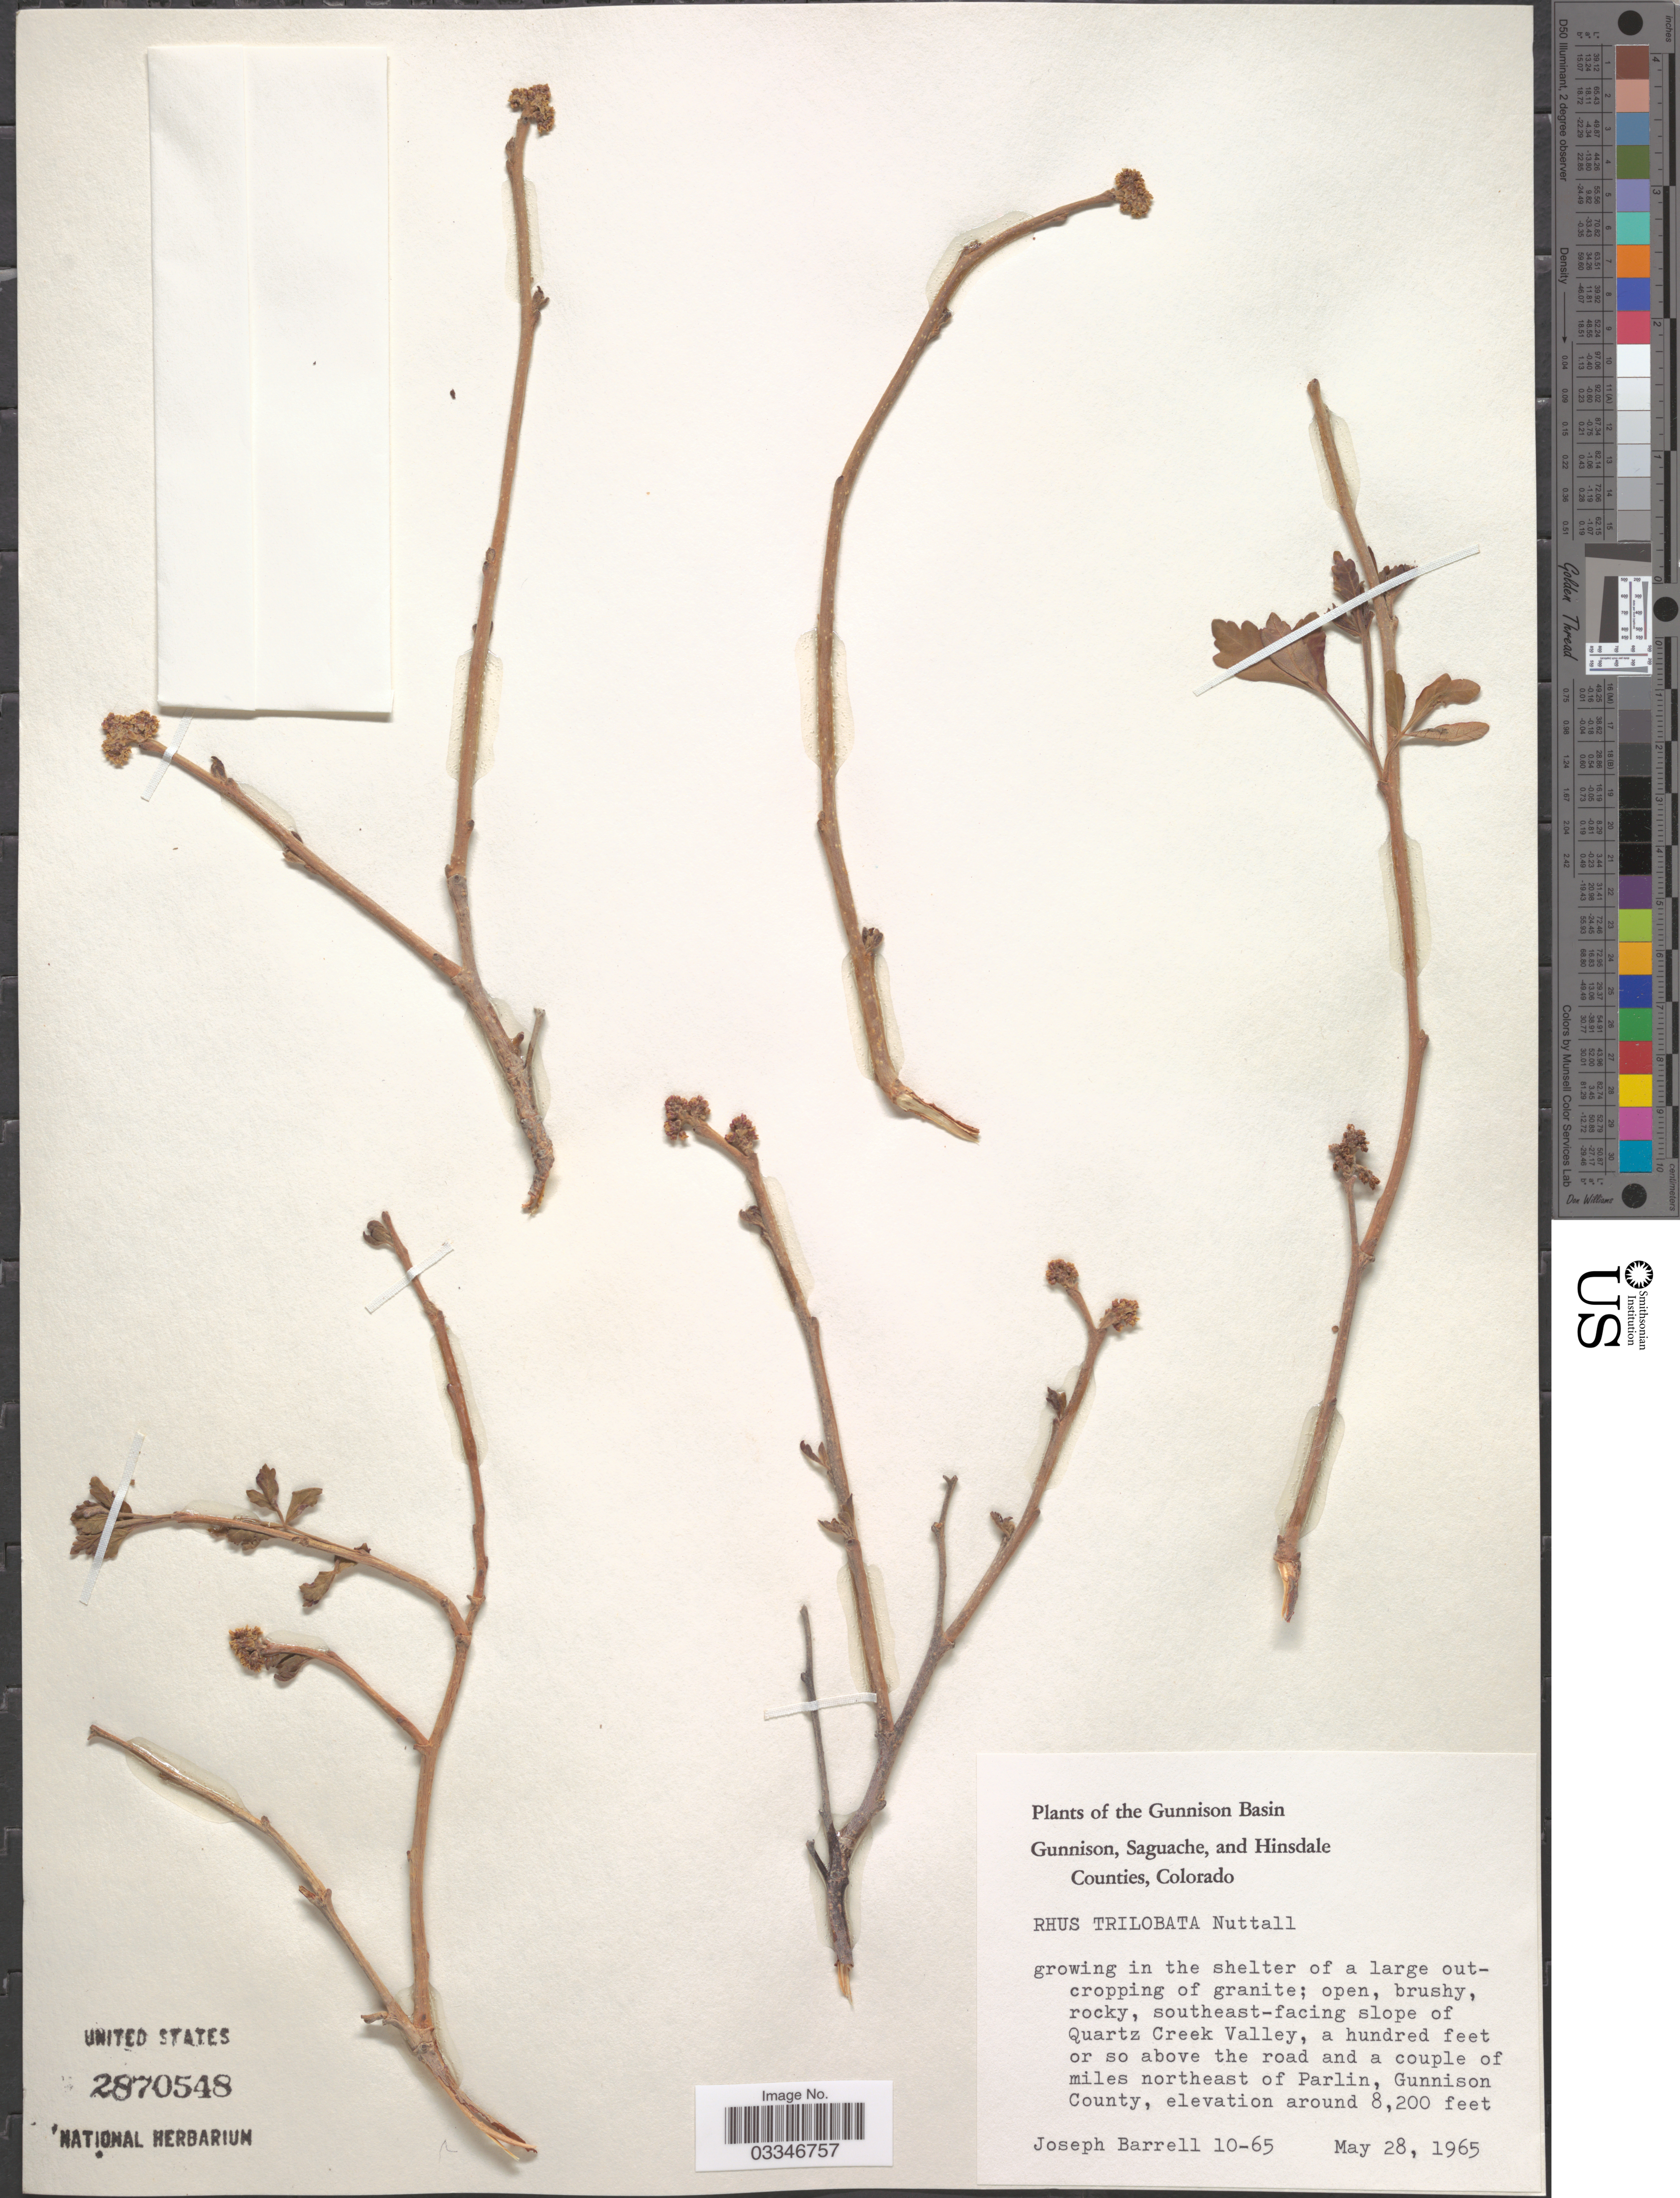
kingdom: Plantae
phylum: Tracheophyta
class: Magnoliopsida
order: Sapindales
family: Anacardiaceae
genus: Rhus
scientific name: Rhus trilobata var. typica Munz & Sloane ined.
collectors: J. Barrell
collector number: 10-65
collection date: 1965-05-28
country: United States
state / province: Colorado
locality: The Gunnison Basin. Gunnison, Saguache, and Hinsdale Counties. Southeast-facing slope of Quartz Creek Valley, a hundred feet or so above the road and a couple of miles northeast of Parlin, Gunnison County.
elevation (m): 2499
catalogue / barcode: US 2870548